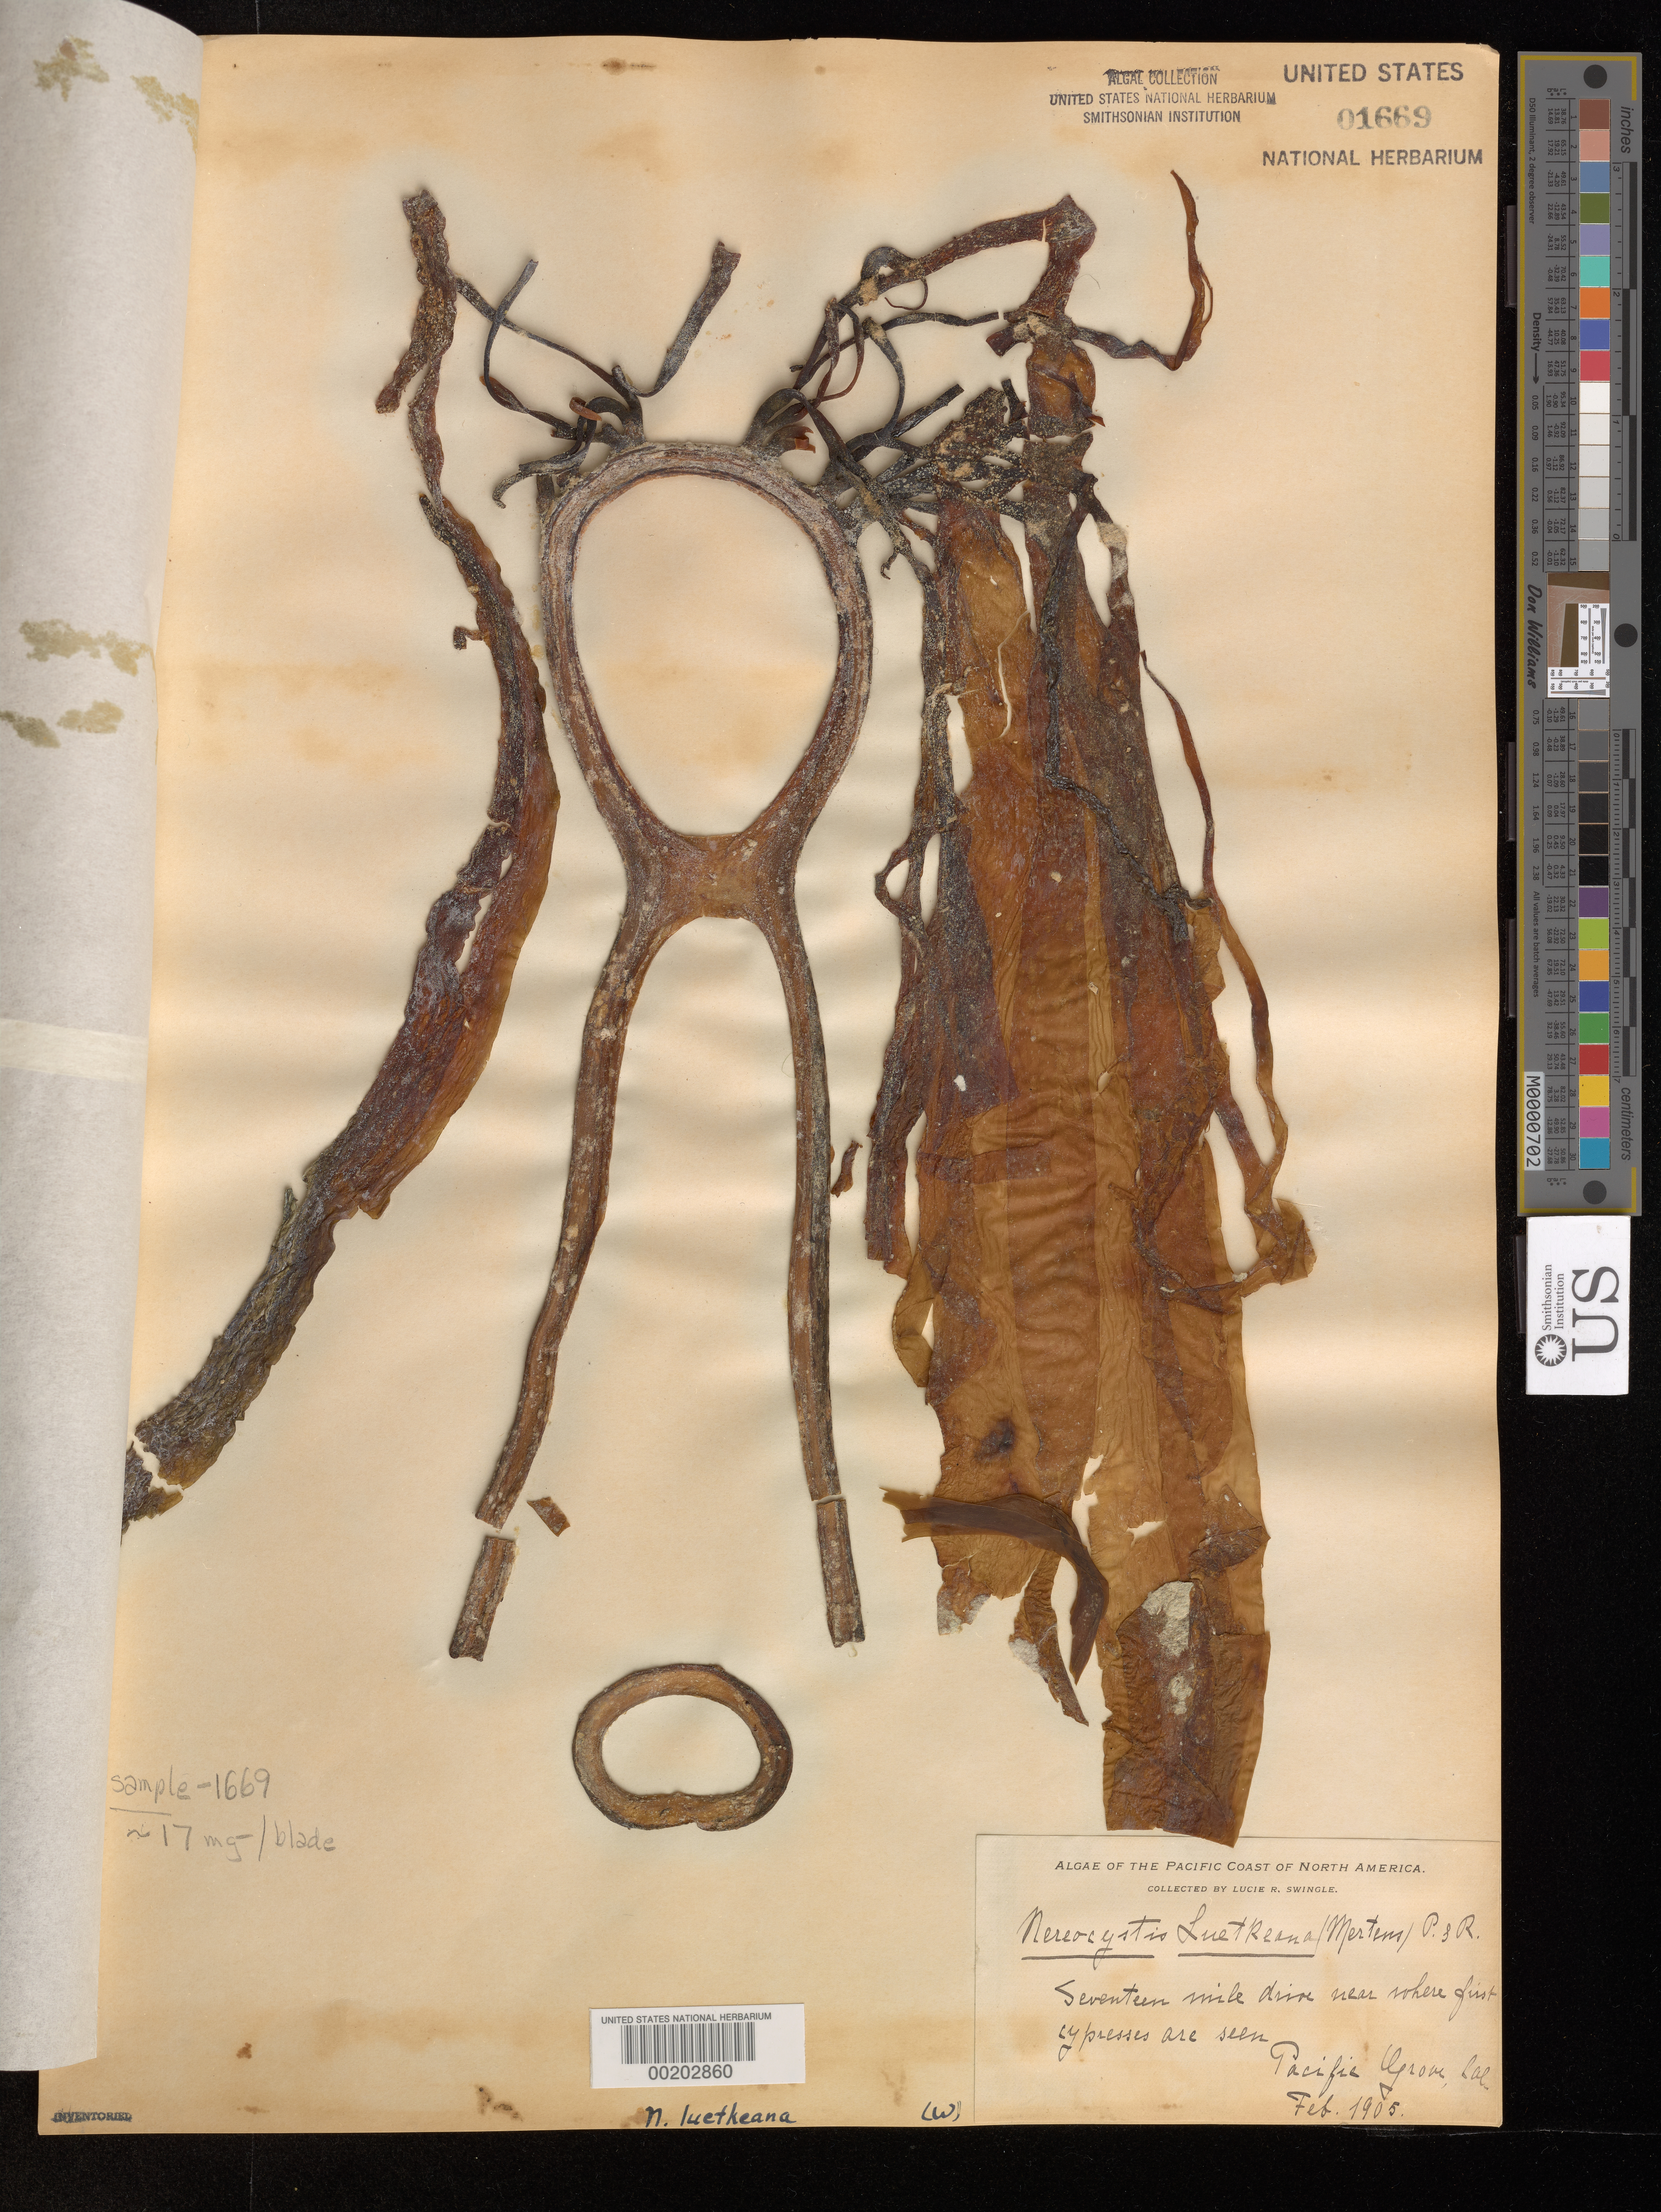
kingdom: Chromista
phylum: Ochrophyta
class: Phaeophyceae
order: Laminariales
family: Laminariaceae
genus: Nereocystis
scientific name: Nereocystis luetkeana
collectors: L. Swingle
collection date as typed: Feb 1905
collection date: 1905-02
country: United States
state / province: California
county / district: Monterey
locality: Pacific Grove, 17 Mile Drive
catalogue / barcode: US 1669